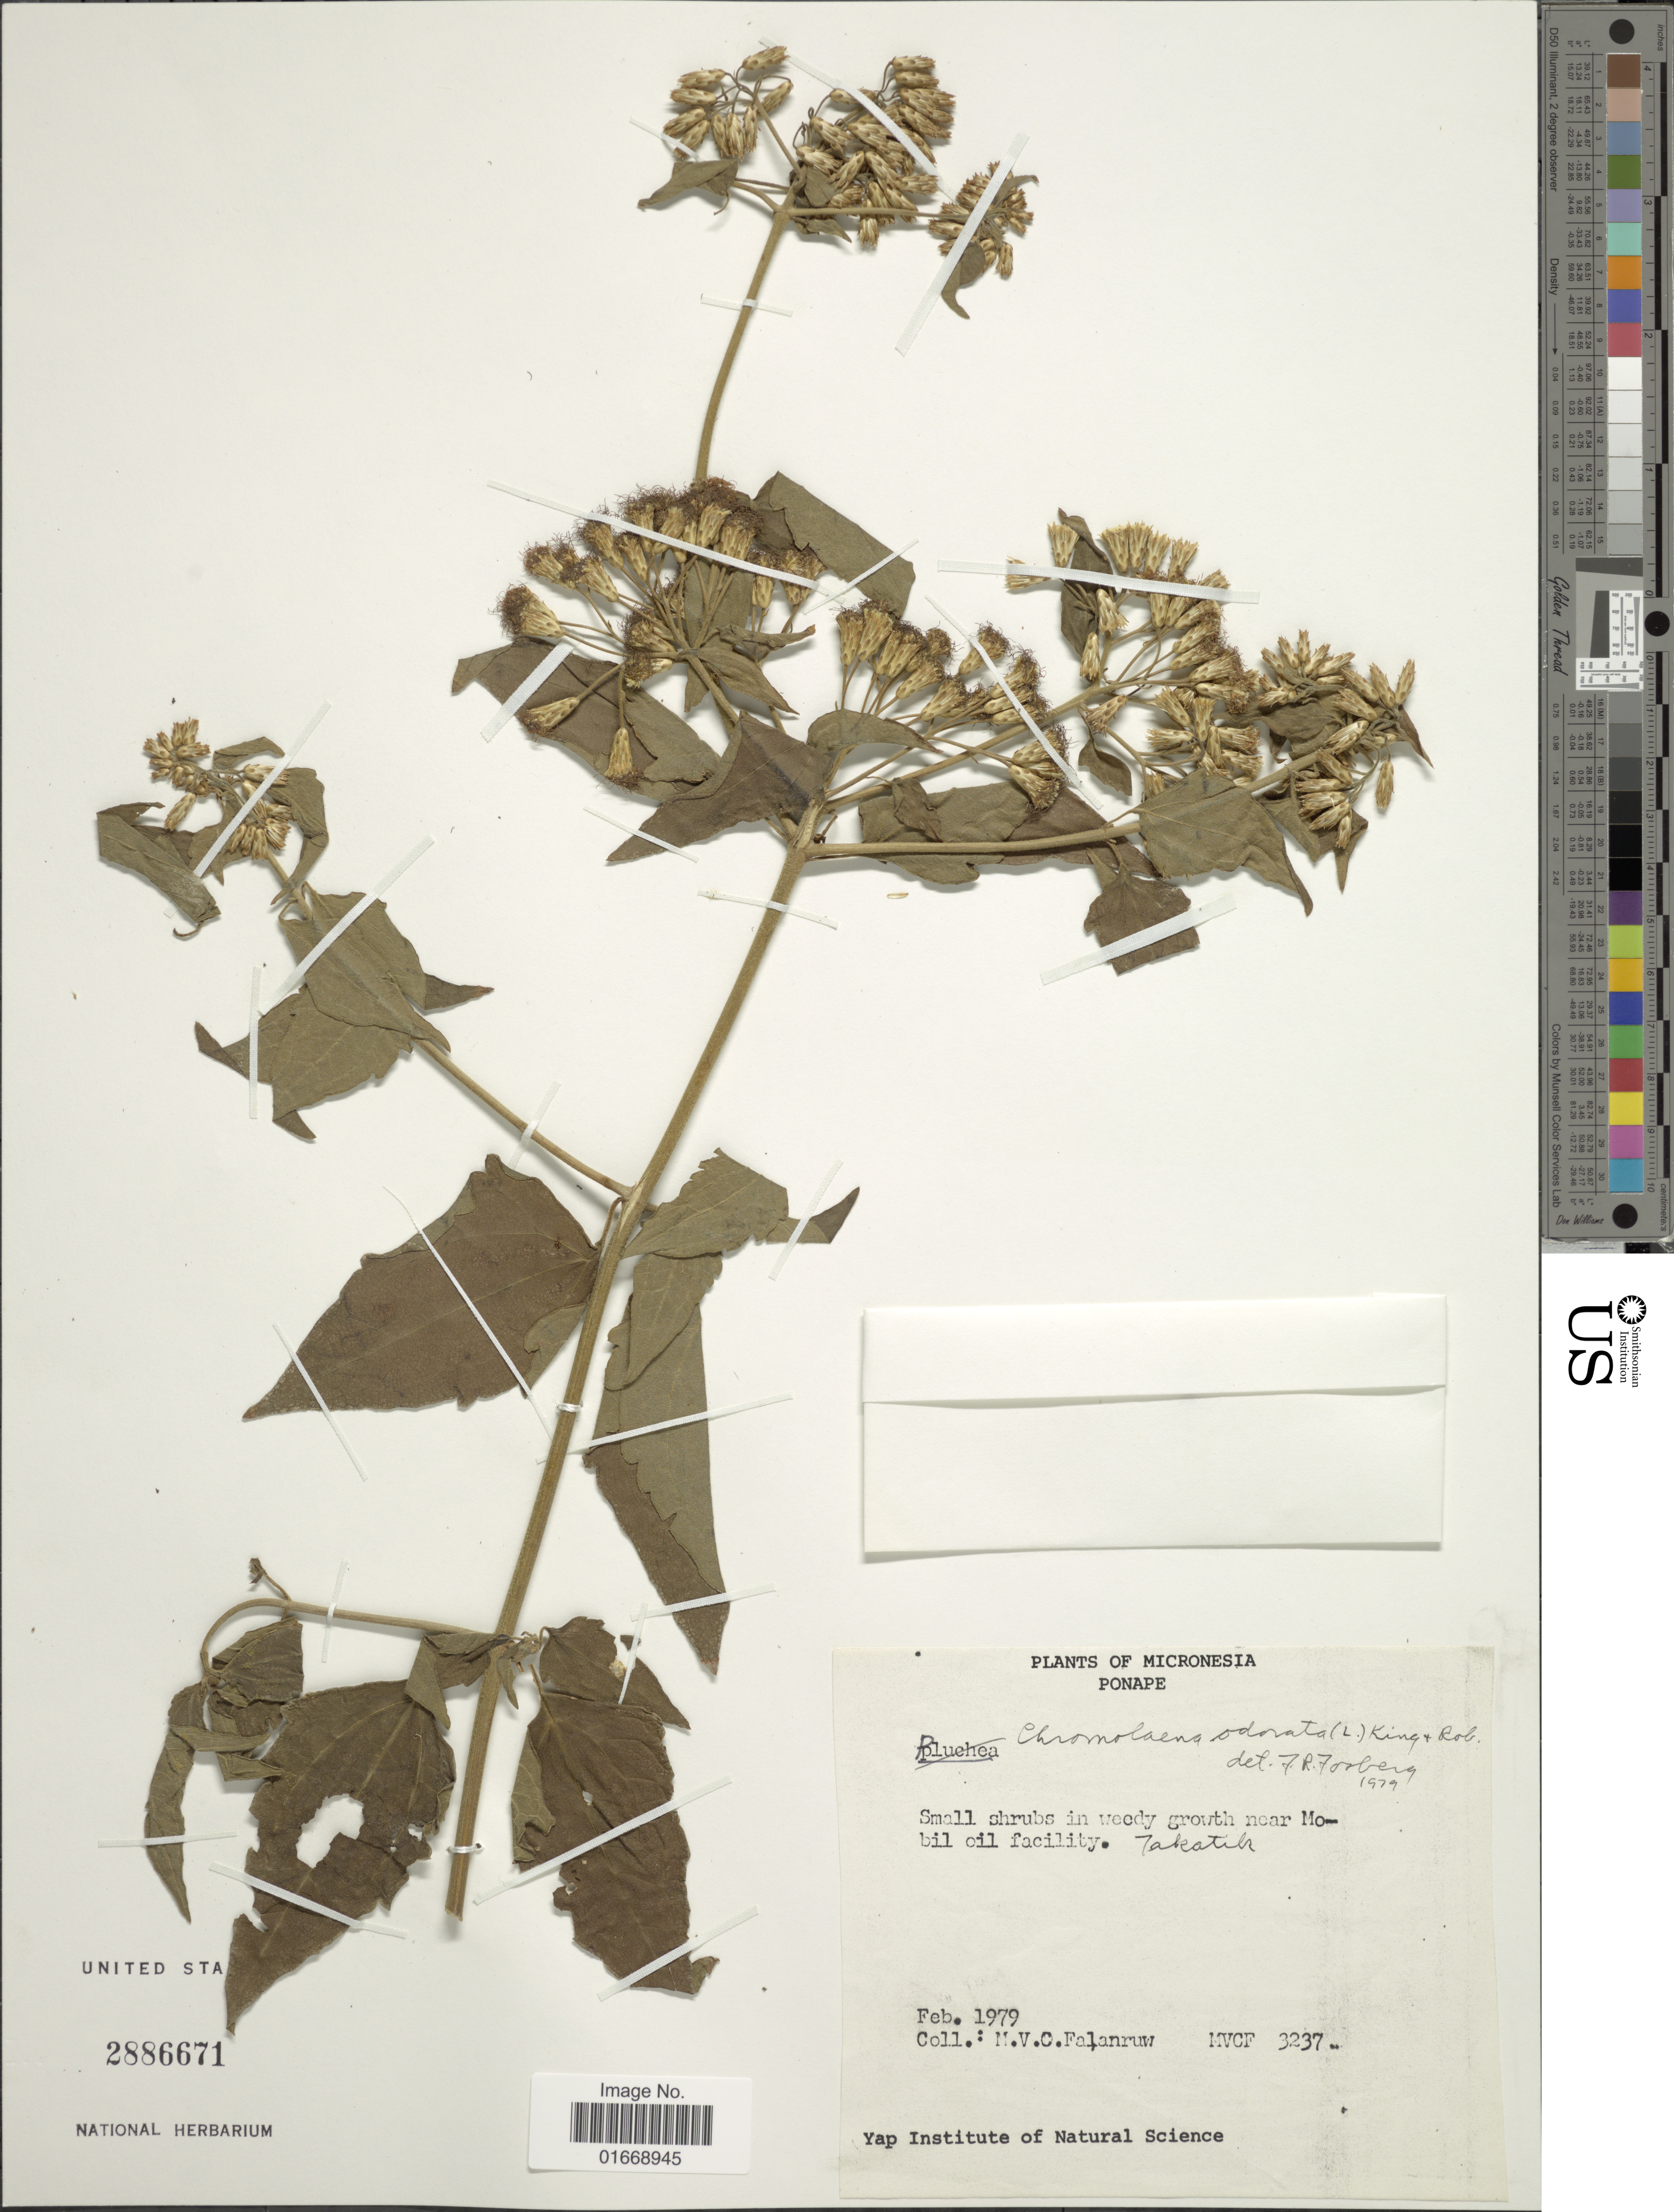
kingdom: Plantae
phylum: Tracheophyta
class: Magnoliopsida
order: Asterales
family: Asteraceae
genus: Chromolaena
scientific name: Chromolaena odorata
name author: (L.) R.M. King & H. Rob.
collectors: M. V. Falanruw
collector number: MVCF3237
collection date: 1979-02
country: Micronesia, Federated States of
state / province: Pohnpei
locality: Ponape, near Mobil oil facility, Takatik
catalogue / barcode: US 2886671